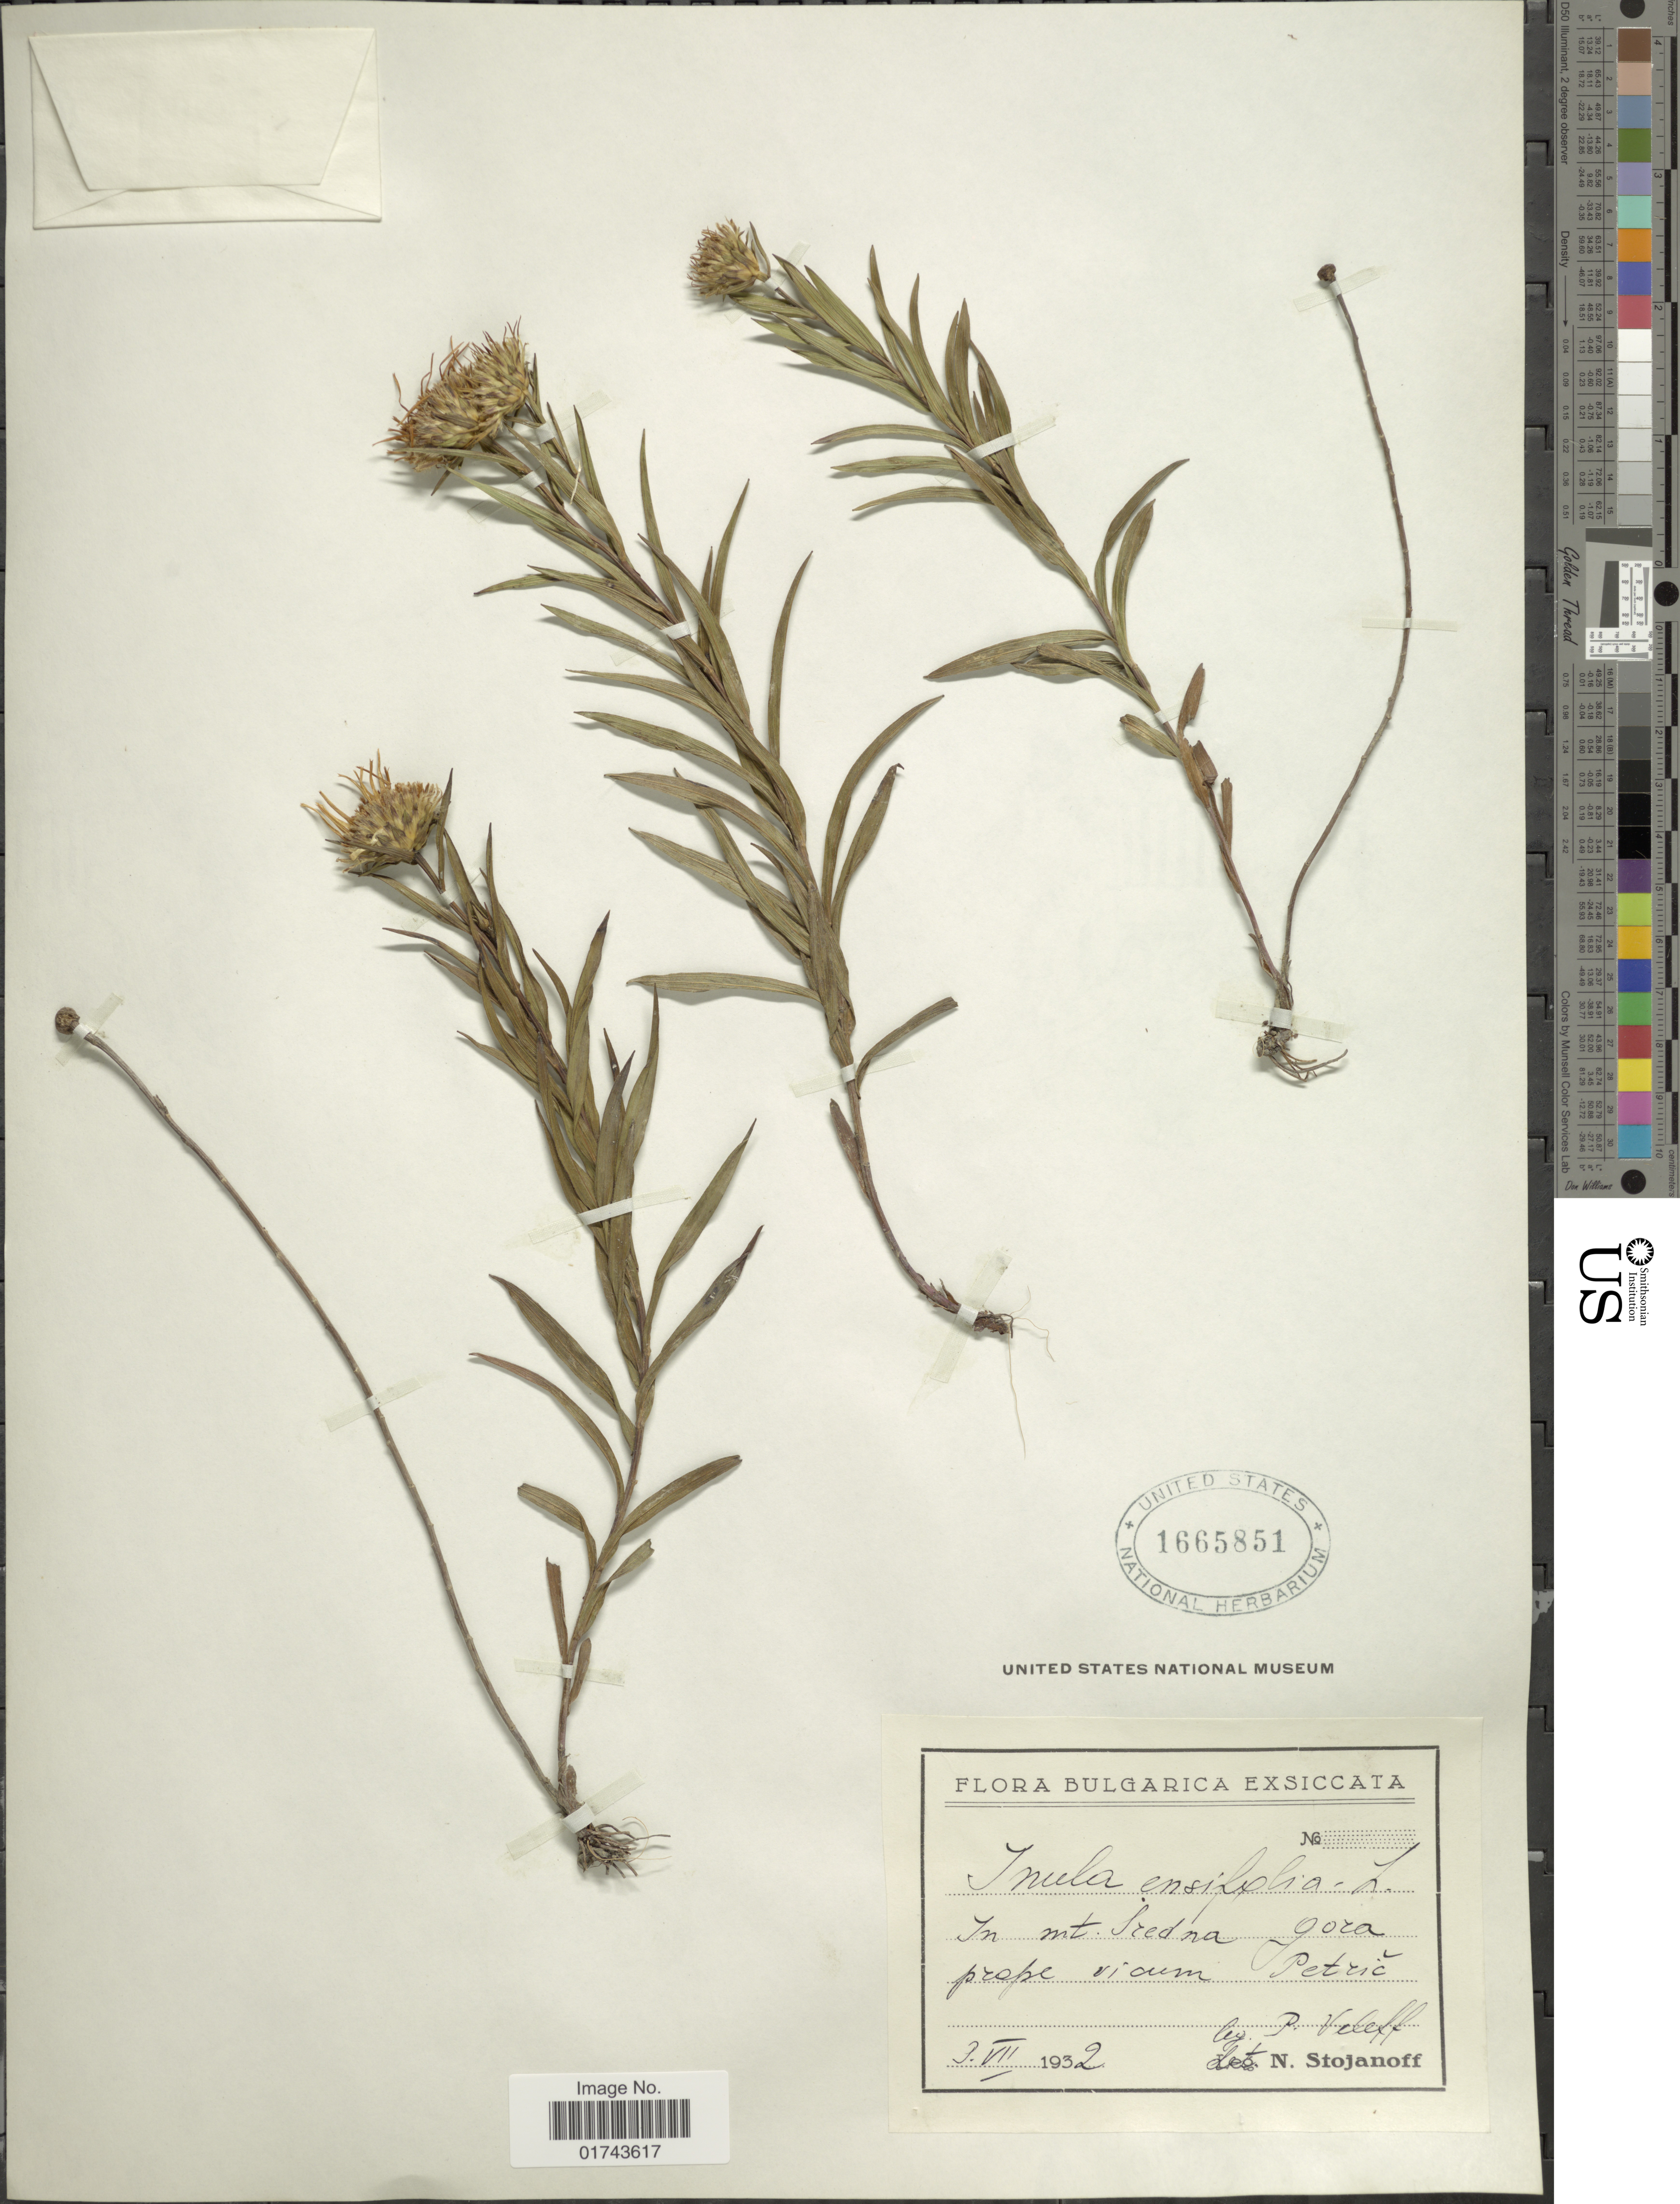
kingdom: Plantae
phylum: Tracheophyta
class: Magnoliopsida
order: Asterales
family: Asteraceae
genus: Inula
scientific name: Inula ensifolia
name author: L.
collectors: P. Veleff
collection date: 1932-07-09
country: Bulgaria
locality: In mt. Sredna gora prope viam Petric [interpreted]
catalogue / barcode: US 1665851